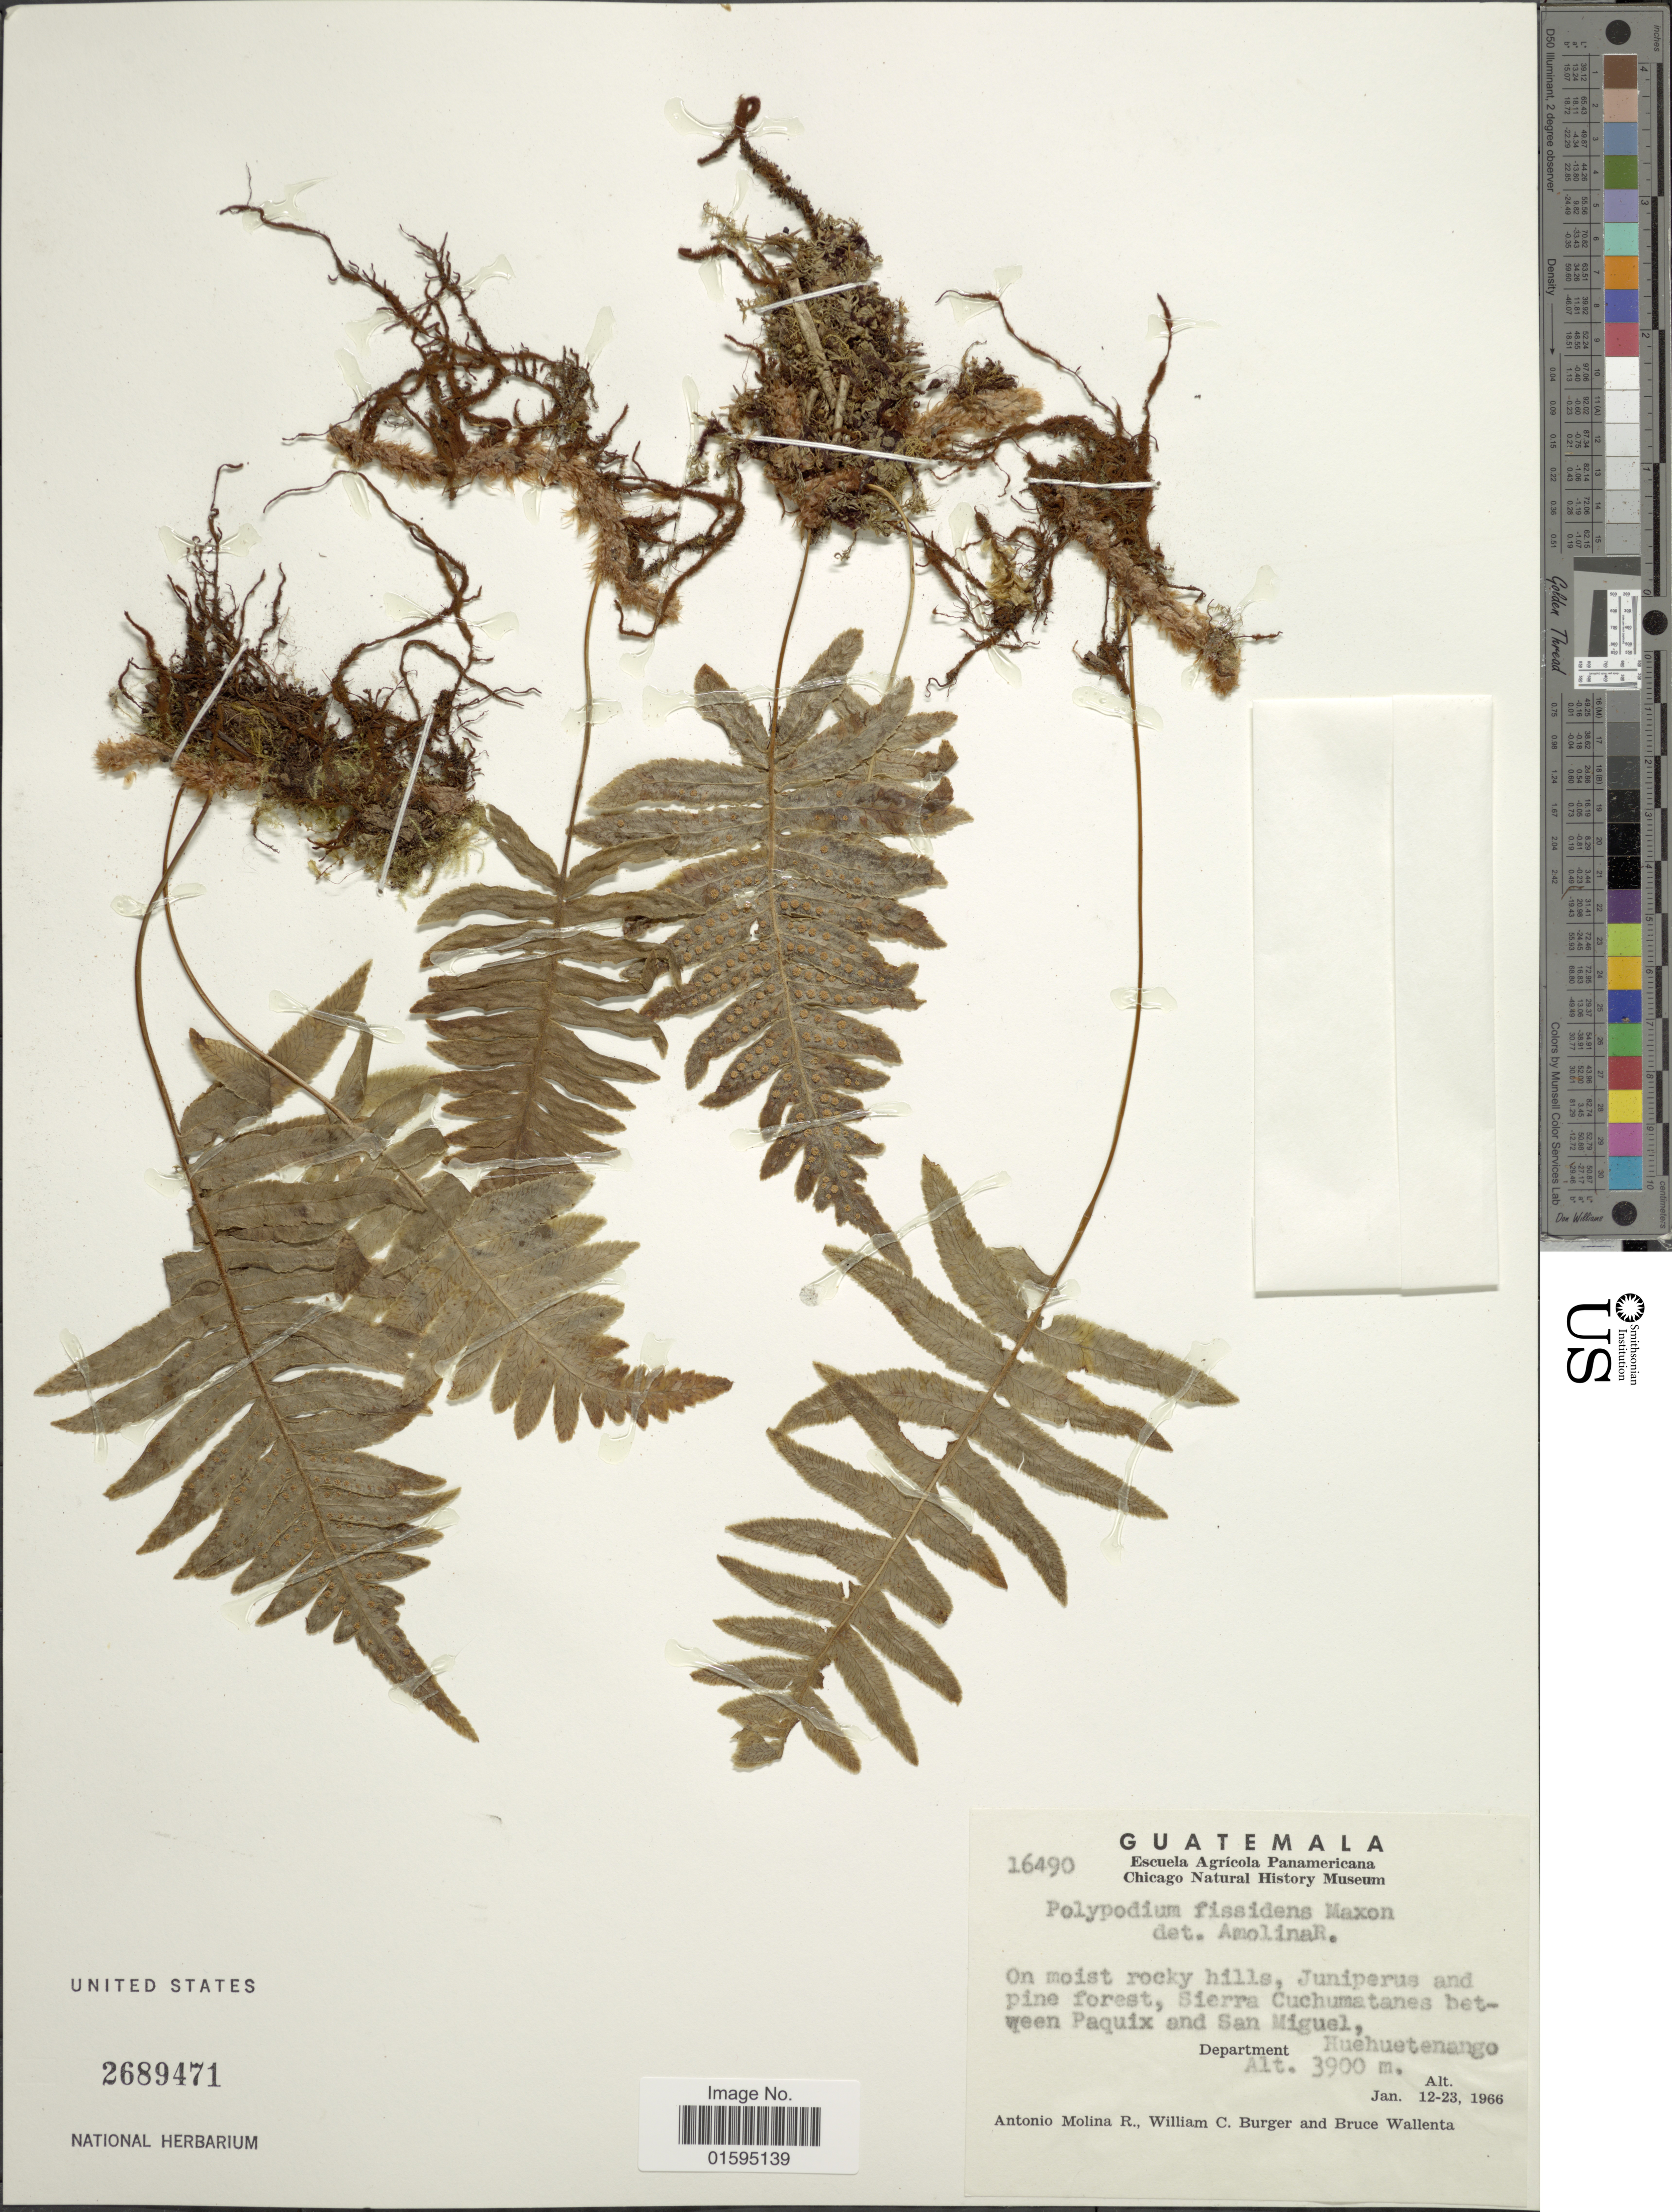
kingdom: Plantae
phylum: Tracheophyta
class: Polypodiopsida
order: Polypodiales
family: Polypodiaceae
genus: Polypodium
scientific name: Polypodium fissidens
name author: Maxon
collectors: A. Molina R., W. Burger & B. Wallenta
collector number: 16490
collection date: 1966-01-12/1966-01-23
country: Guatemala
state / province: Huehuetenango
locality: On moist rocky hills, Juniperus and pine forest, Sierra Cuchumatanes between Paquix and San Miguel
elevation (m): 3900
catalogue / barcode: US 2689471